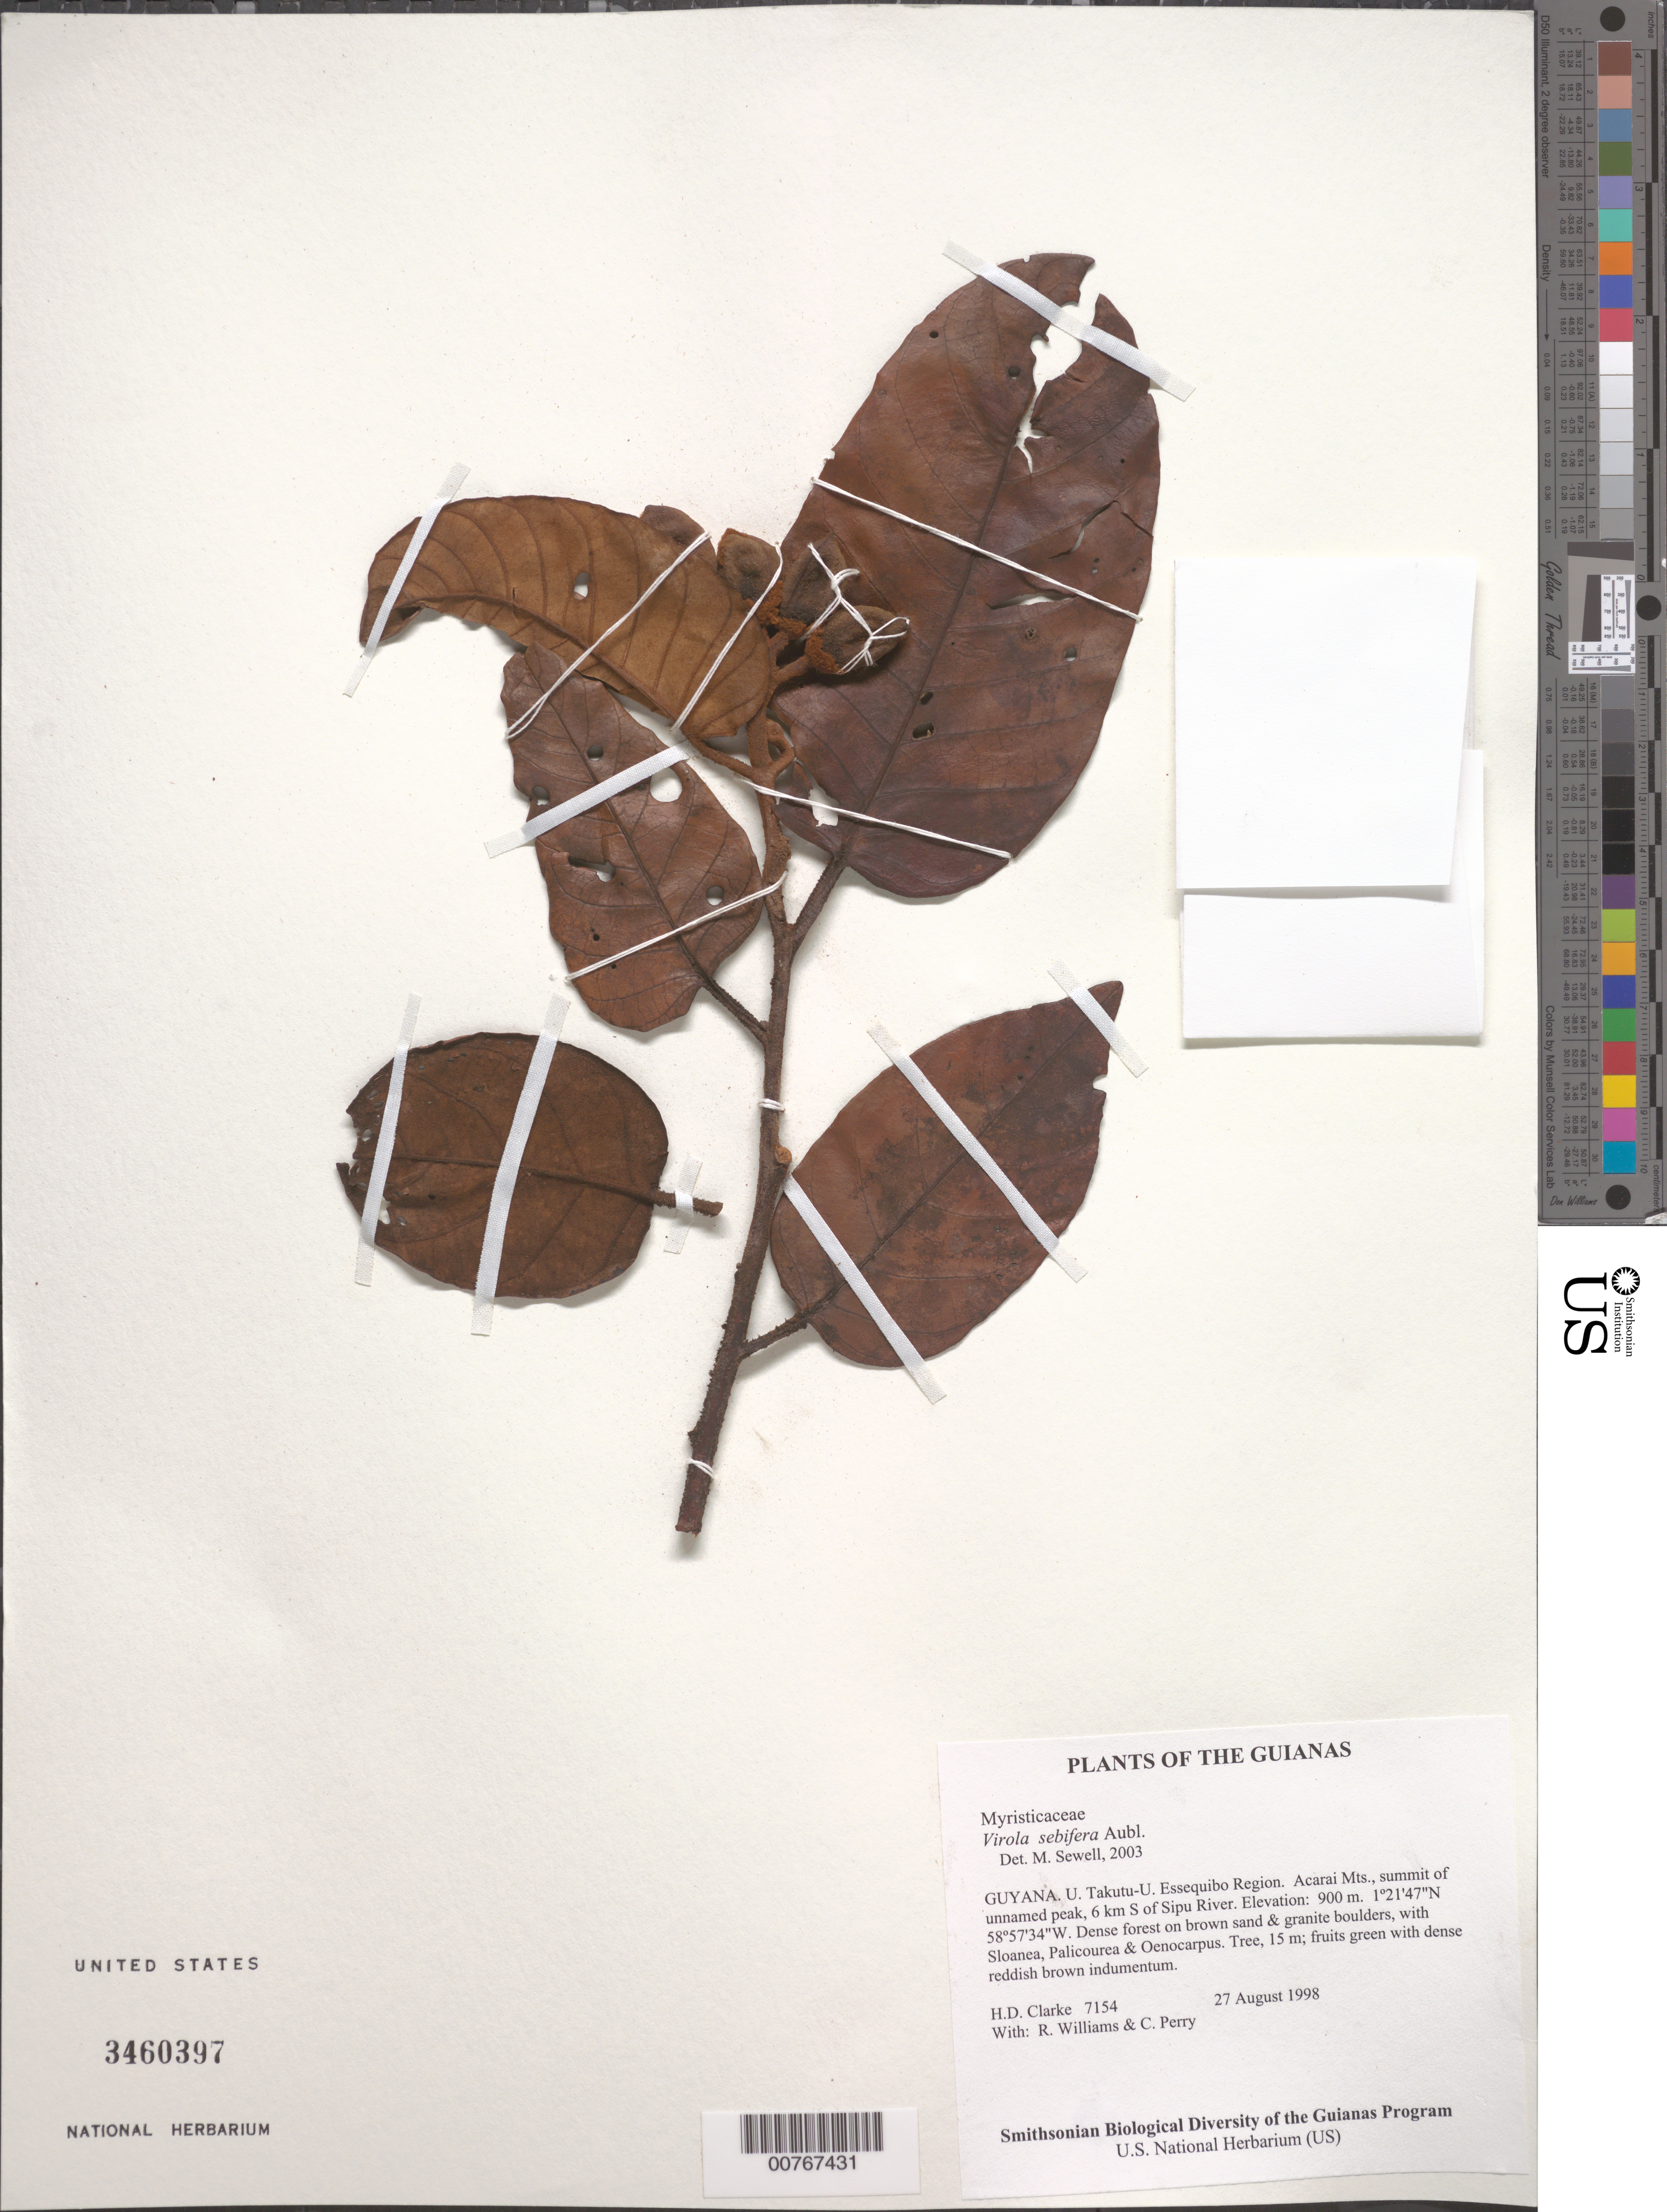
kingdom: Plantae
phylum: Tracheophyta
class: Magnoliopsida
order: Magnoliales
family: Myristicaceae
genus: Virola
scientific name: Virola sebifera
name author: Aubl.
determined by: Sewell, M.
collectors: H. D. Clarke, R. Williams & C. Perry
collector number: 7154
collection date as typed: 27 August 1998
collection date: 1998-08-27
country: Guyana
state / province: U. Takutu-U. Essequibo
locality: Acarai Mts., summit of unnamed peak, 6 km S of Sipu River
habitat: Dense forest on brown sand & granite boulders, with Sloanea, Palicourea & Oenocarpus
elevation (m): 900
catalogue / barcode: US 3460397